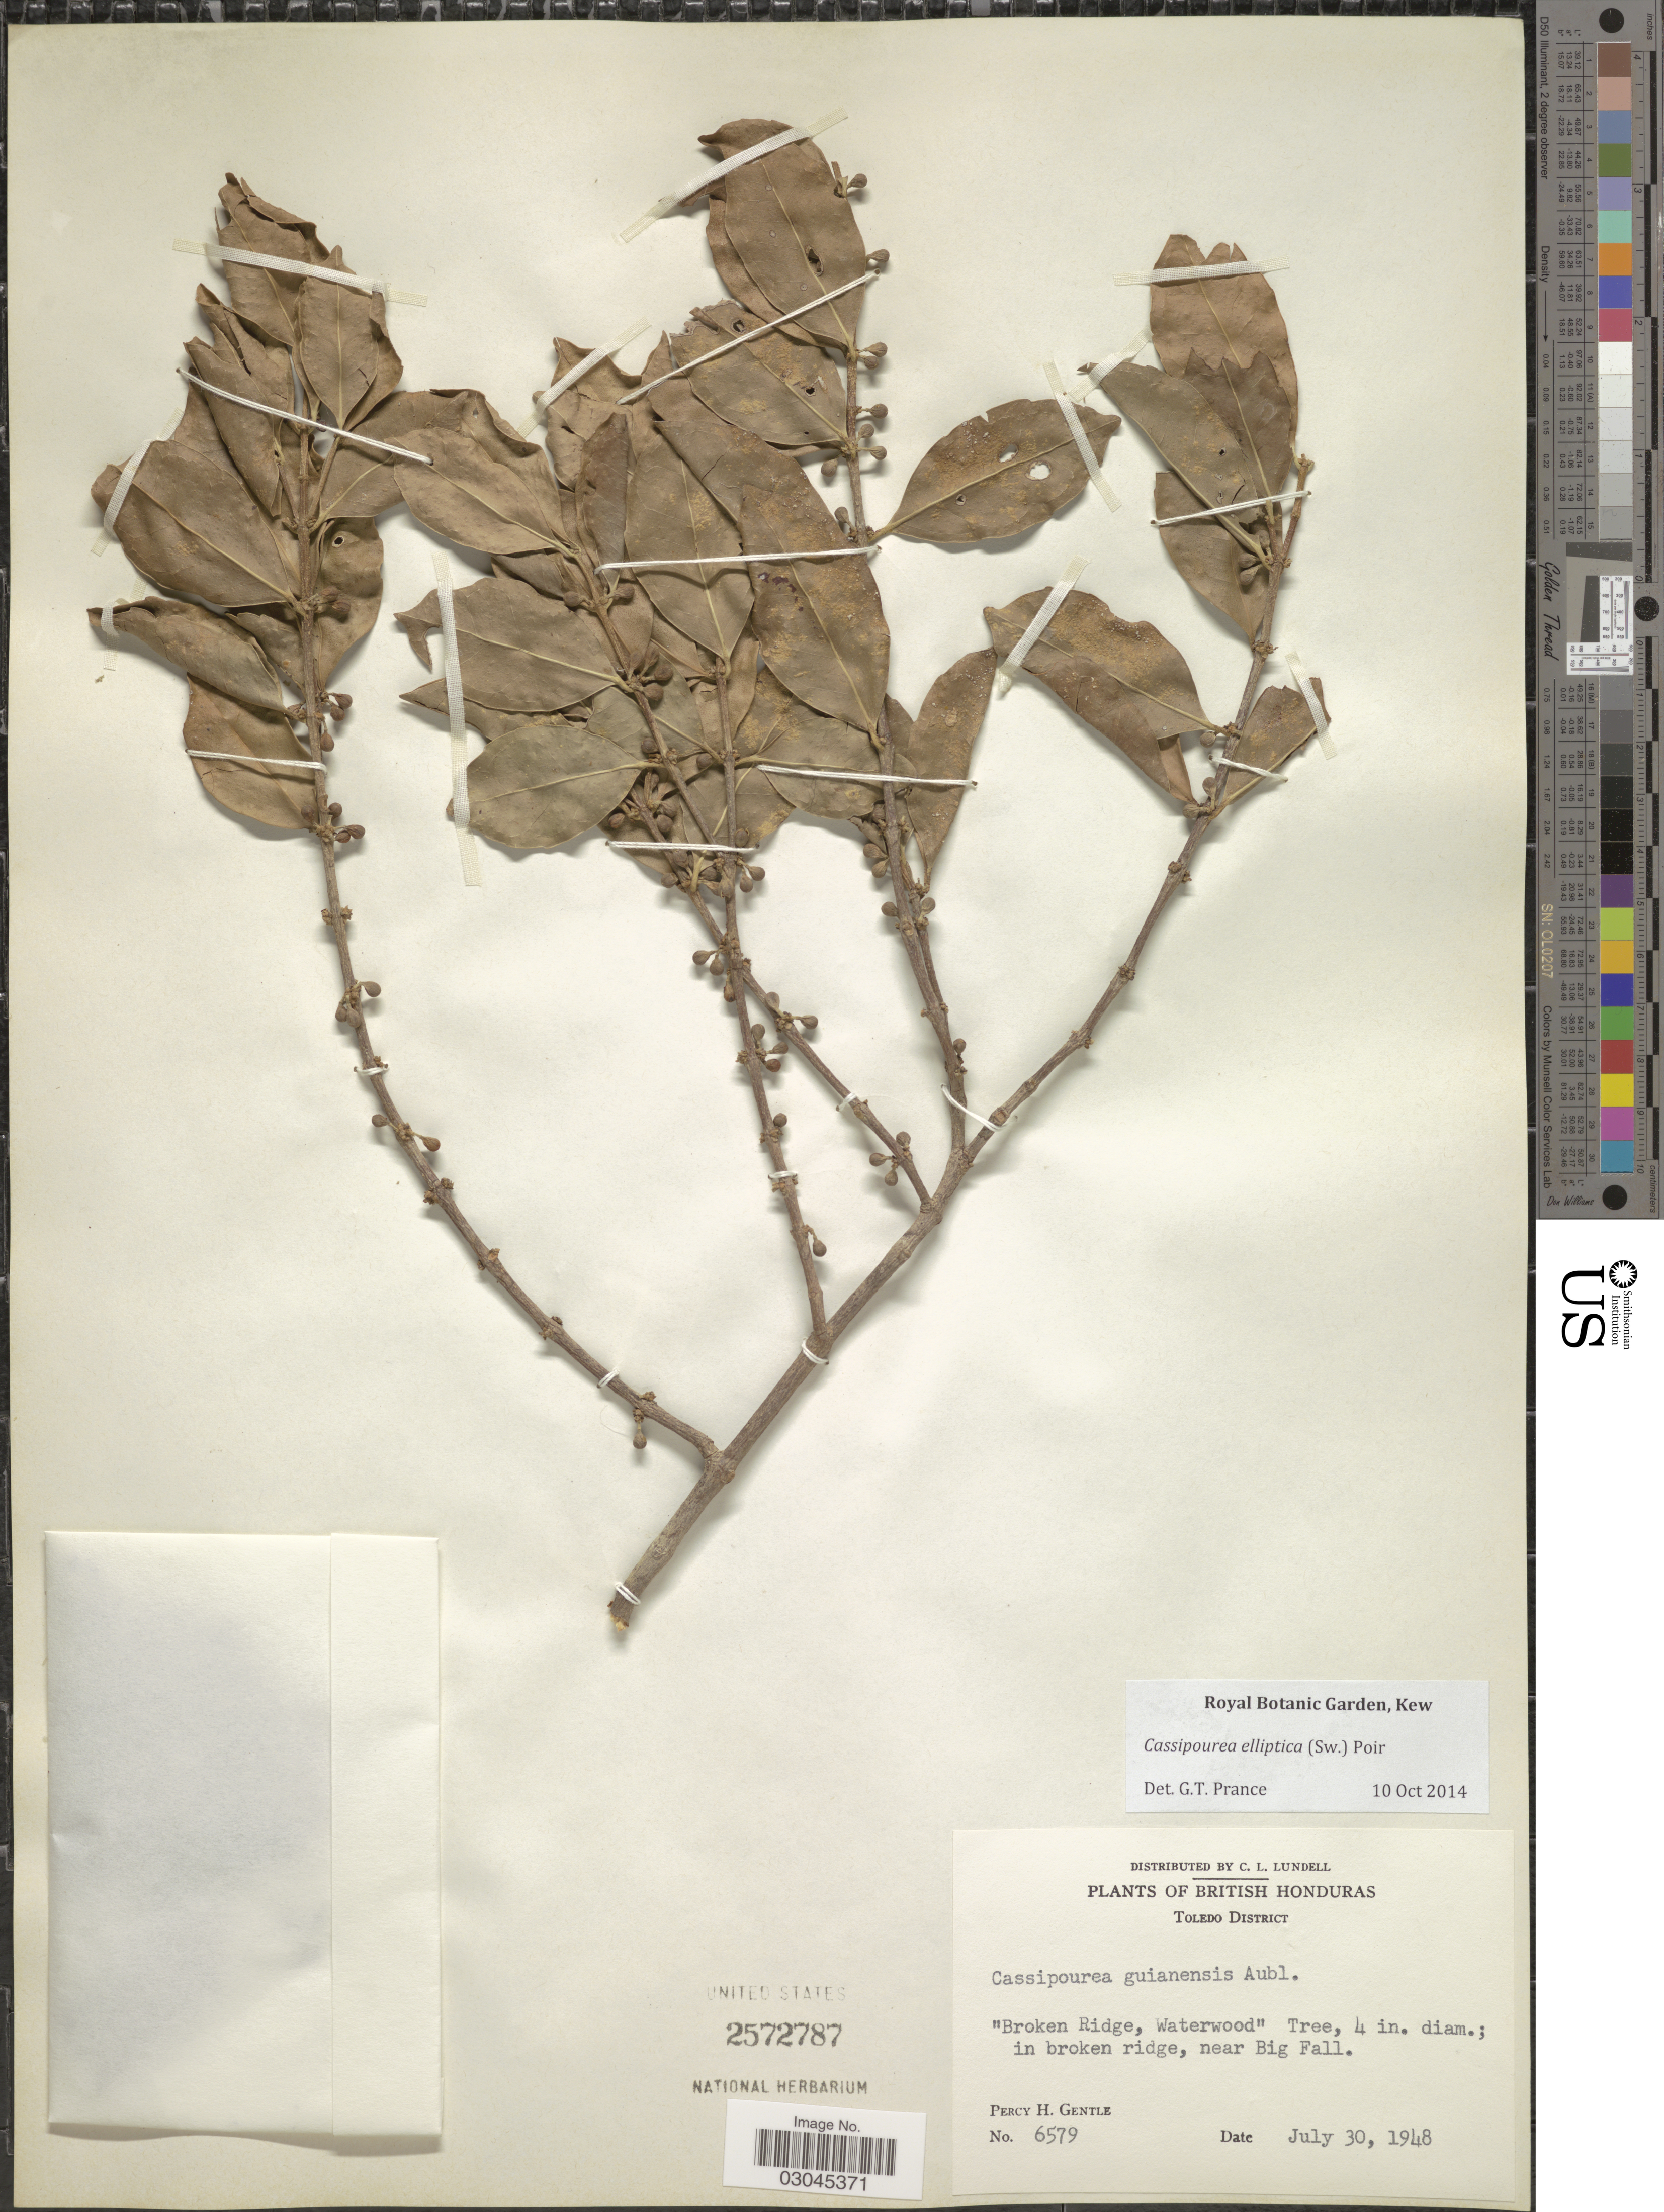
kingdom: Plantae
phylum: Tracheophyta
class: Magnoliopsida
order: Malpighiales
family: Rhizophoraceae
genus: Cassipourea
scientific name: Cassipourea elliptica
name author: (Sw.) Poir.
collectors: P. H. Gentle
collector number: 6579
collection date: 1948-07-30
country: Belize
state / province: Toledo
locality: British Honduras. Toledo District. "Broken Ridge, Waterwood"; in broken ridge, near Big Fall.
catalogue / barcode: US 2572787